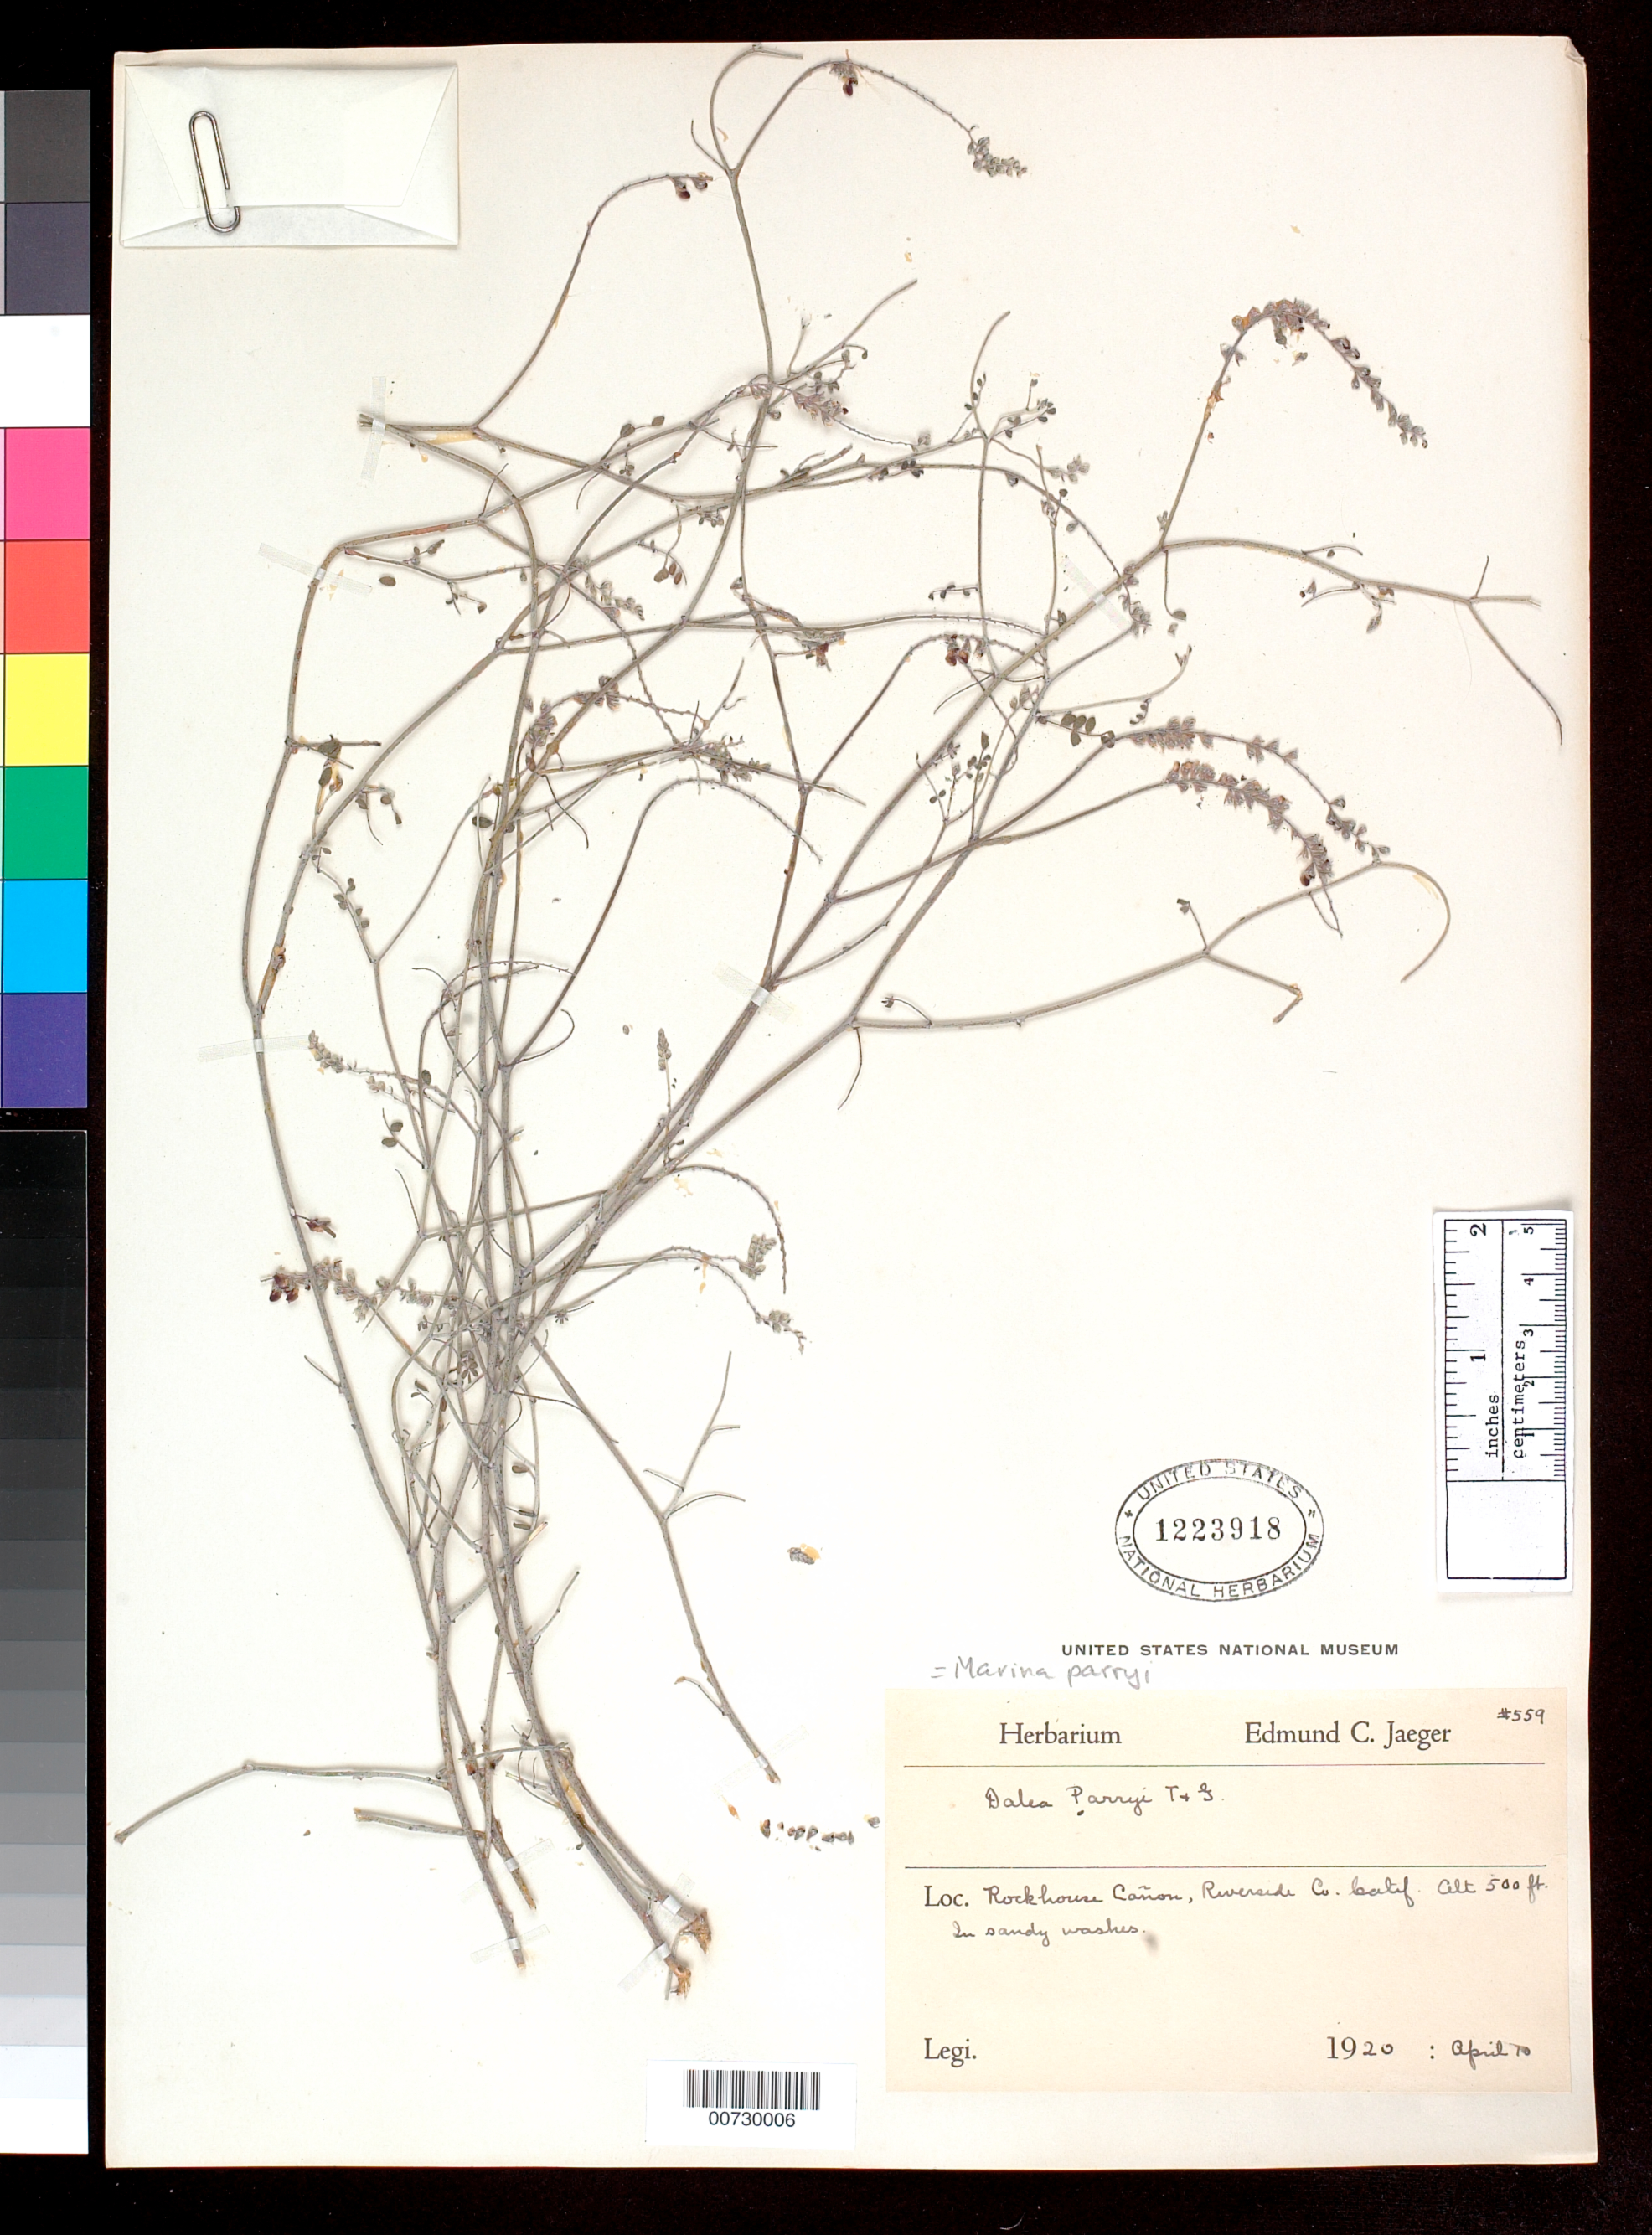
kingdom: Plantae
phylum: Tracheophyta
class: Magnoliopsida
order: Fabales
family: Fabaceae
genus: Marina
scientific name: Marina parryi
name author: (Torr. & A. Gray) Barneby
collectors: E. Jaeger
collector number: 559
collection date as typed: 10 Apr 1920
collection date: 1920-04-10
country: United States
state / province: California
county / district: Riverside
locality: Rock-house Cañon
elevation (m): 152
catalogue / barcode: US 1223918